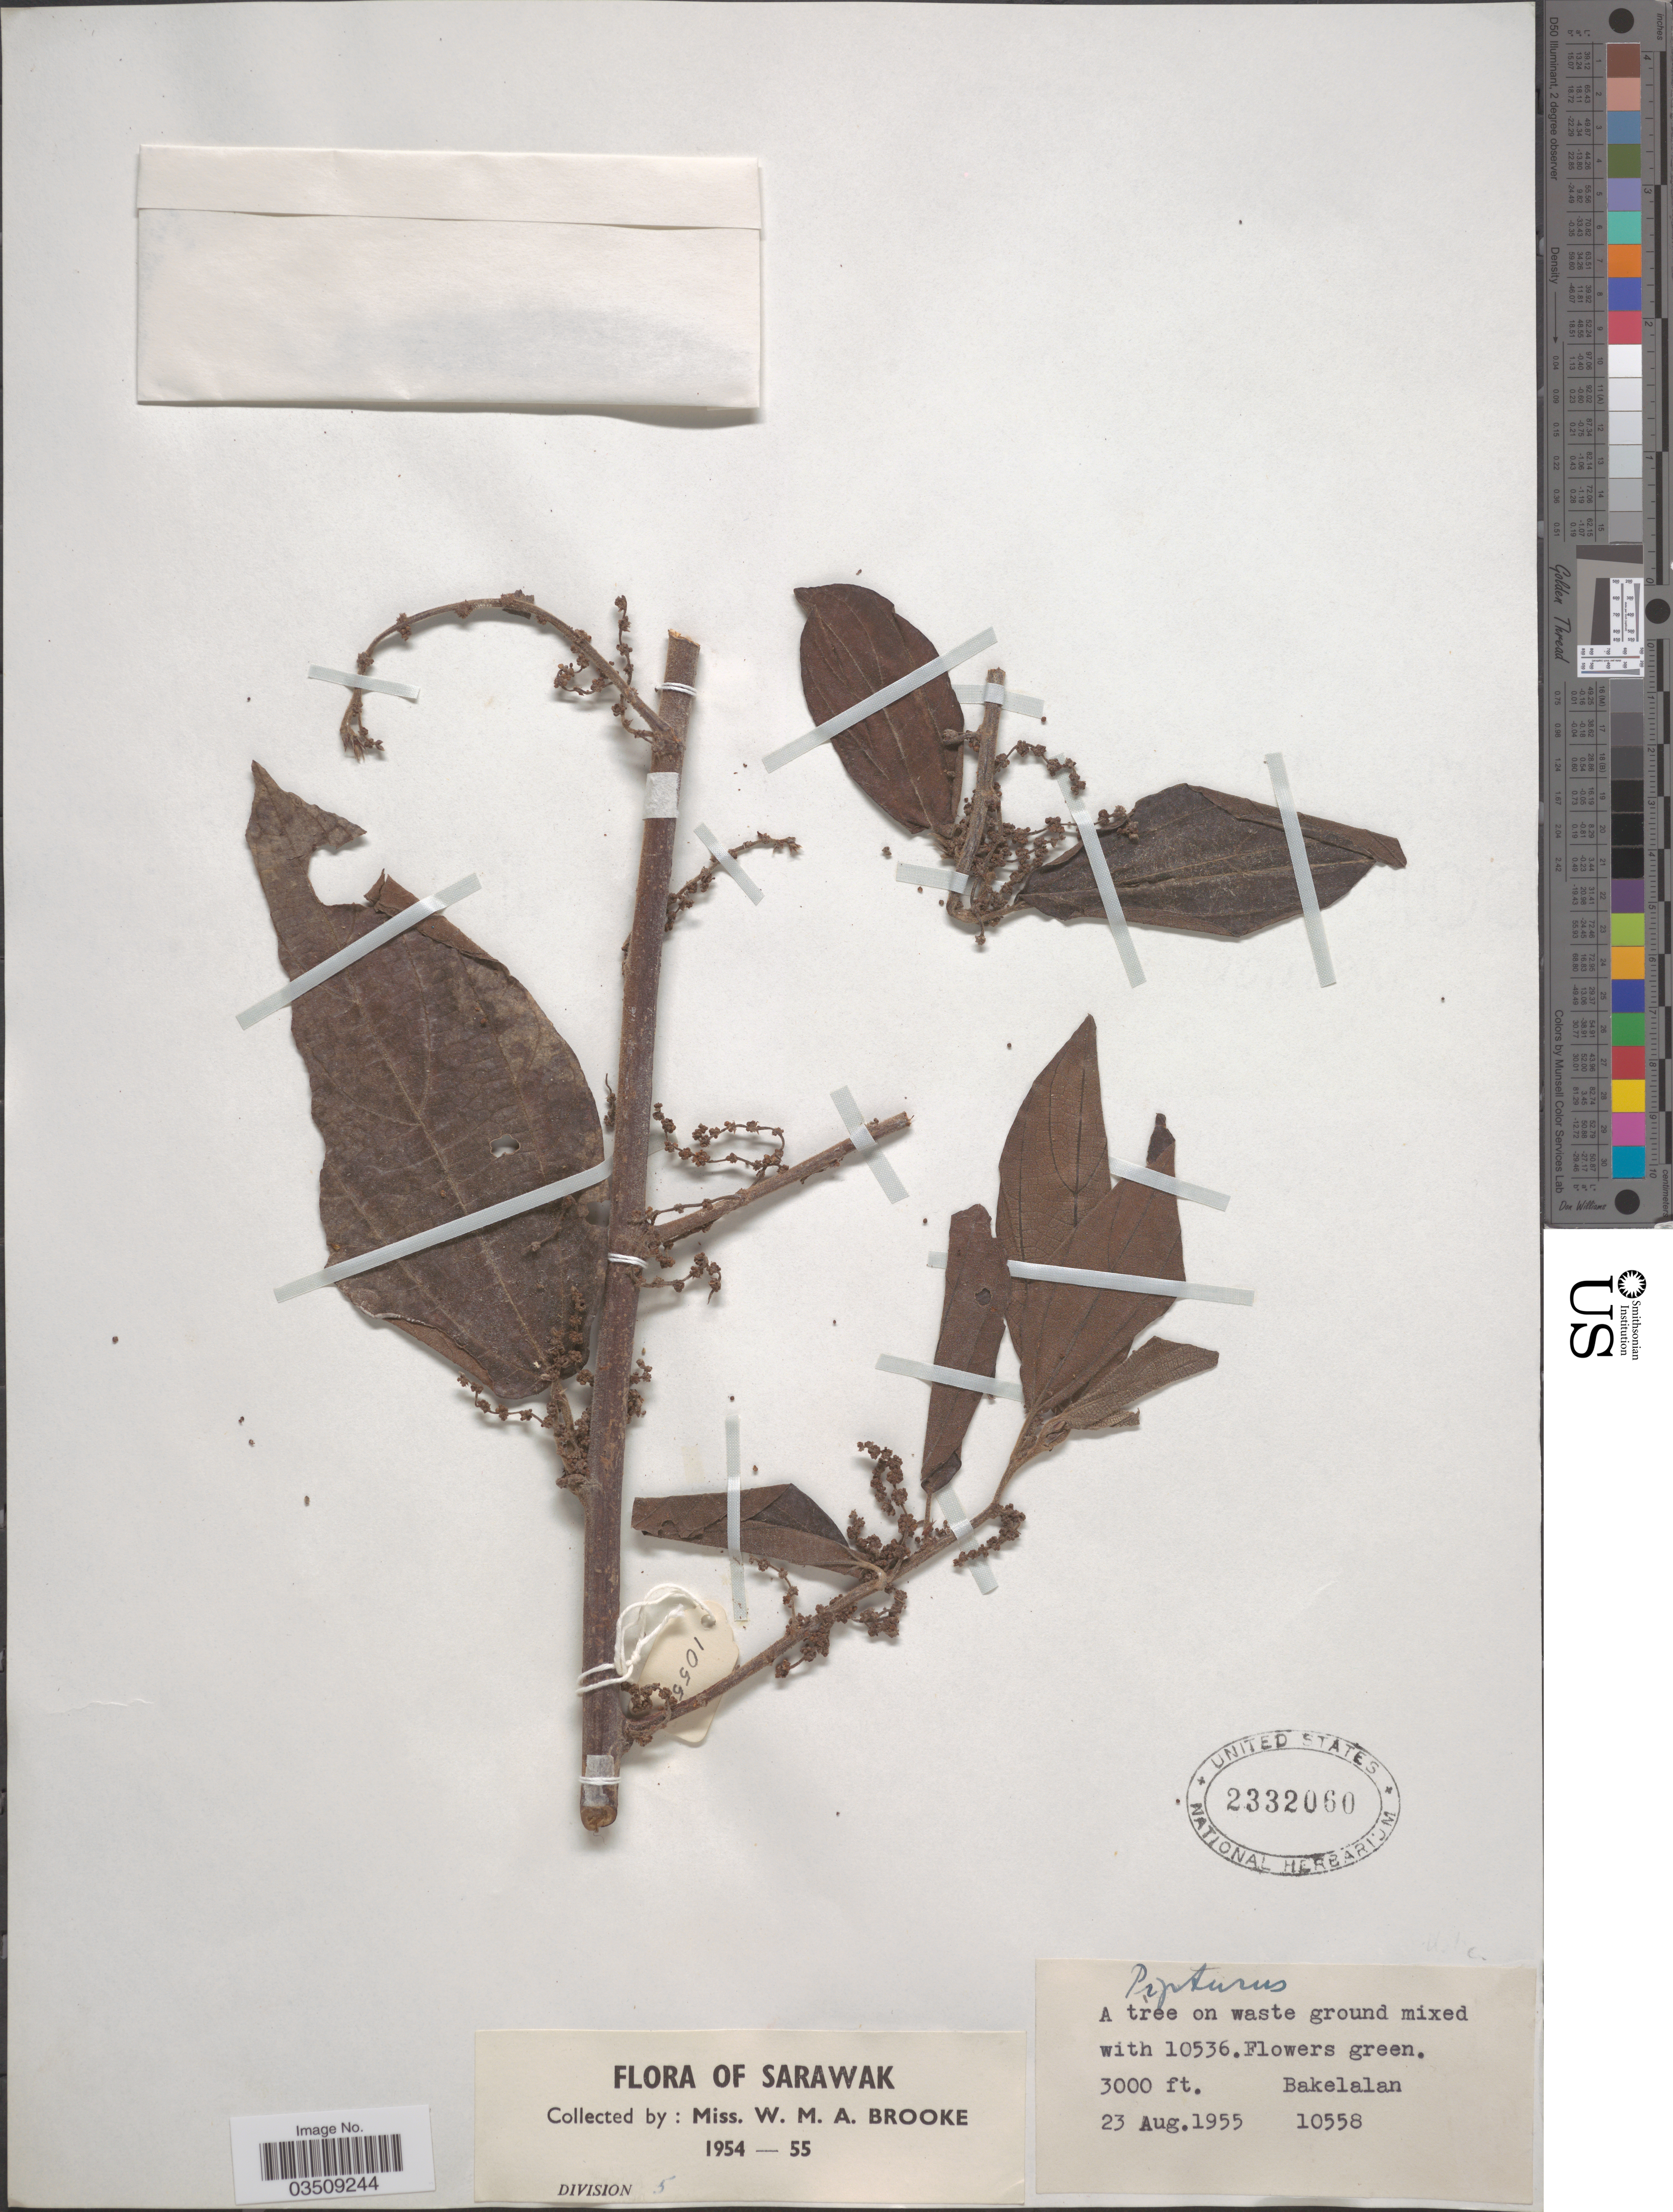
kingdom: Plantae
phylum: Tracheophyta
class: Magnoliopsida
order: Rosales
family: Urticaceae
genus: Pipturus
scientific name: Pipturus sp.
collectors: W. Brooke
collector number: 10558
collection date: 1955-08-23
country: Malaysia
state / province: Sarawak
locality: Bakelalan.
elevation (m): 914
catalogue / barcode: US 2332060